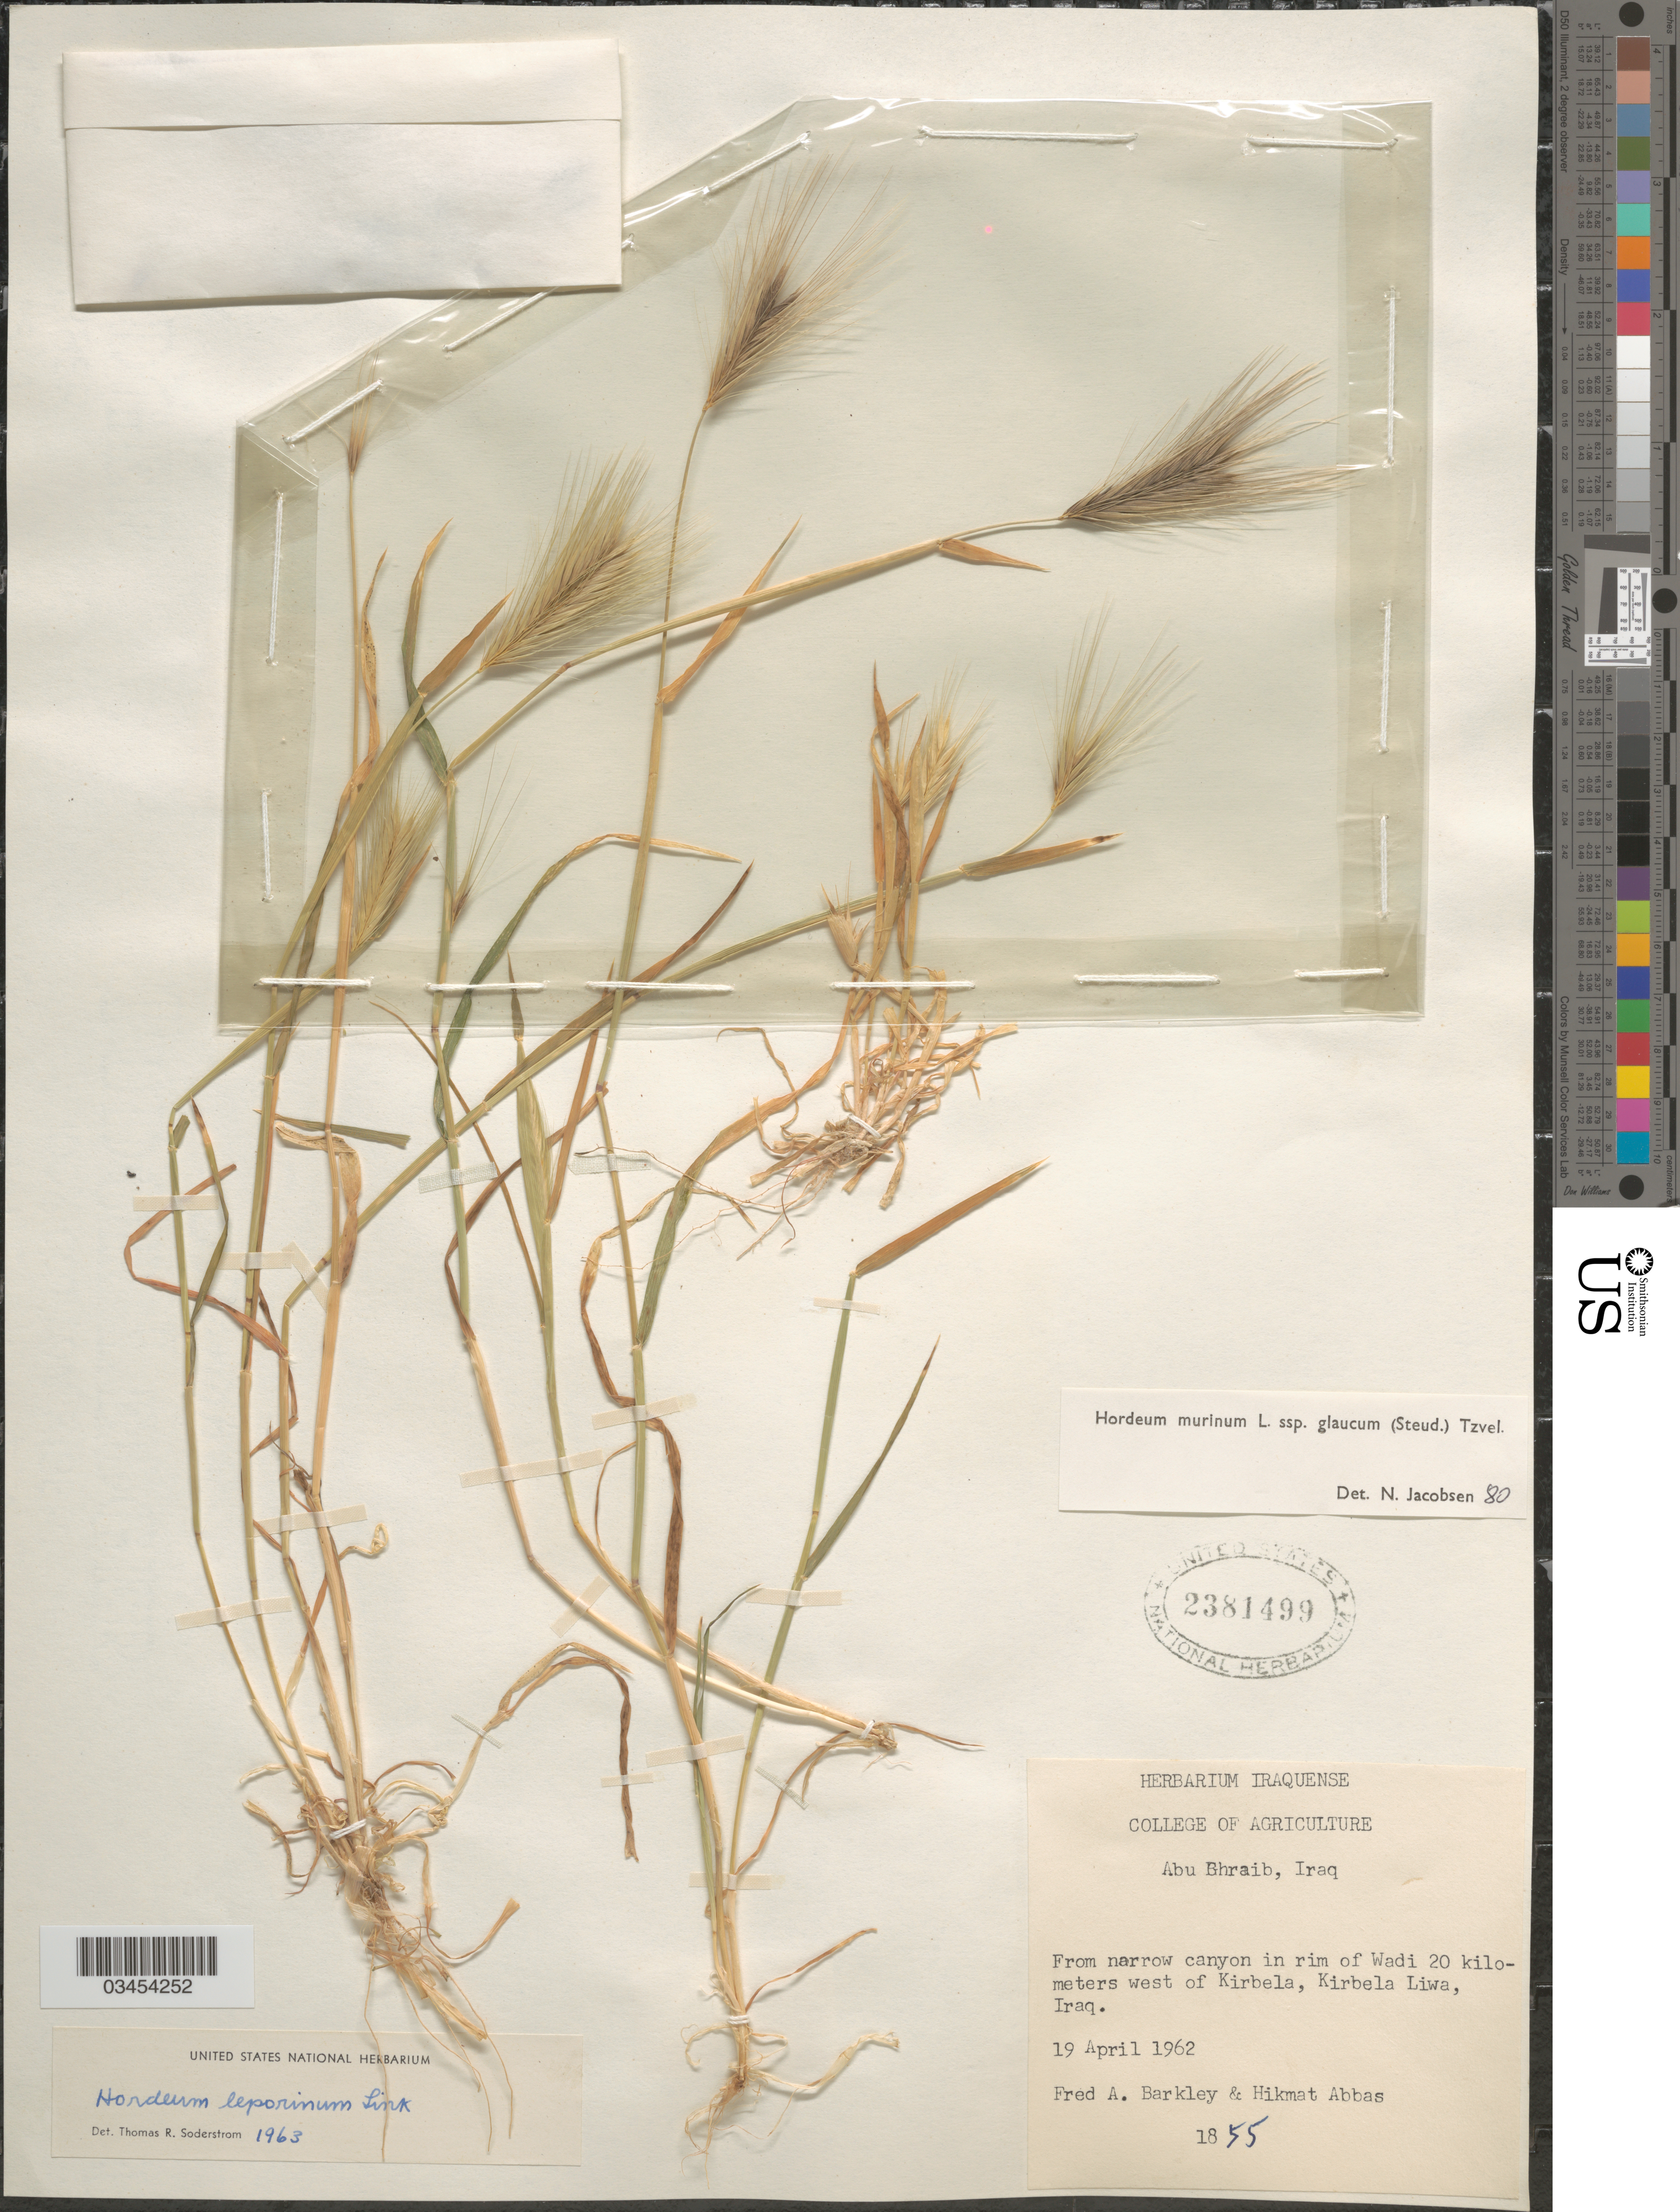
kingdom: Plantae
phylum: Tracheophyta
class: Liliopsida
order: Poales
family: Poaceae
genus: Hordeum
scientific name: Hordeum murinum subsp. glaucum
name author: (Steud.) Tzvelev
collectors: F. A. Barkley & H. Abbas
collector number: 1855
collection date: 1962-04-19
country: Iraq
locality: Abu Ghraib. From narrow canyon in rim of Wadi 20 kilometers west of Kirbela, Kirbela Liwa.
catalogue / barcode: US 2381499